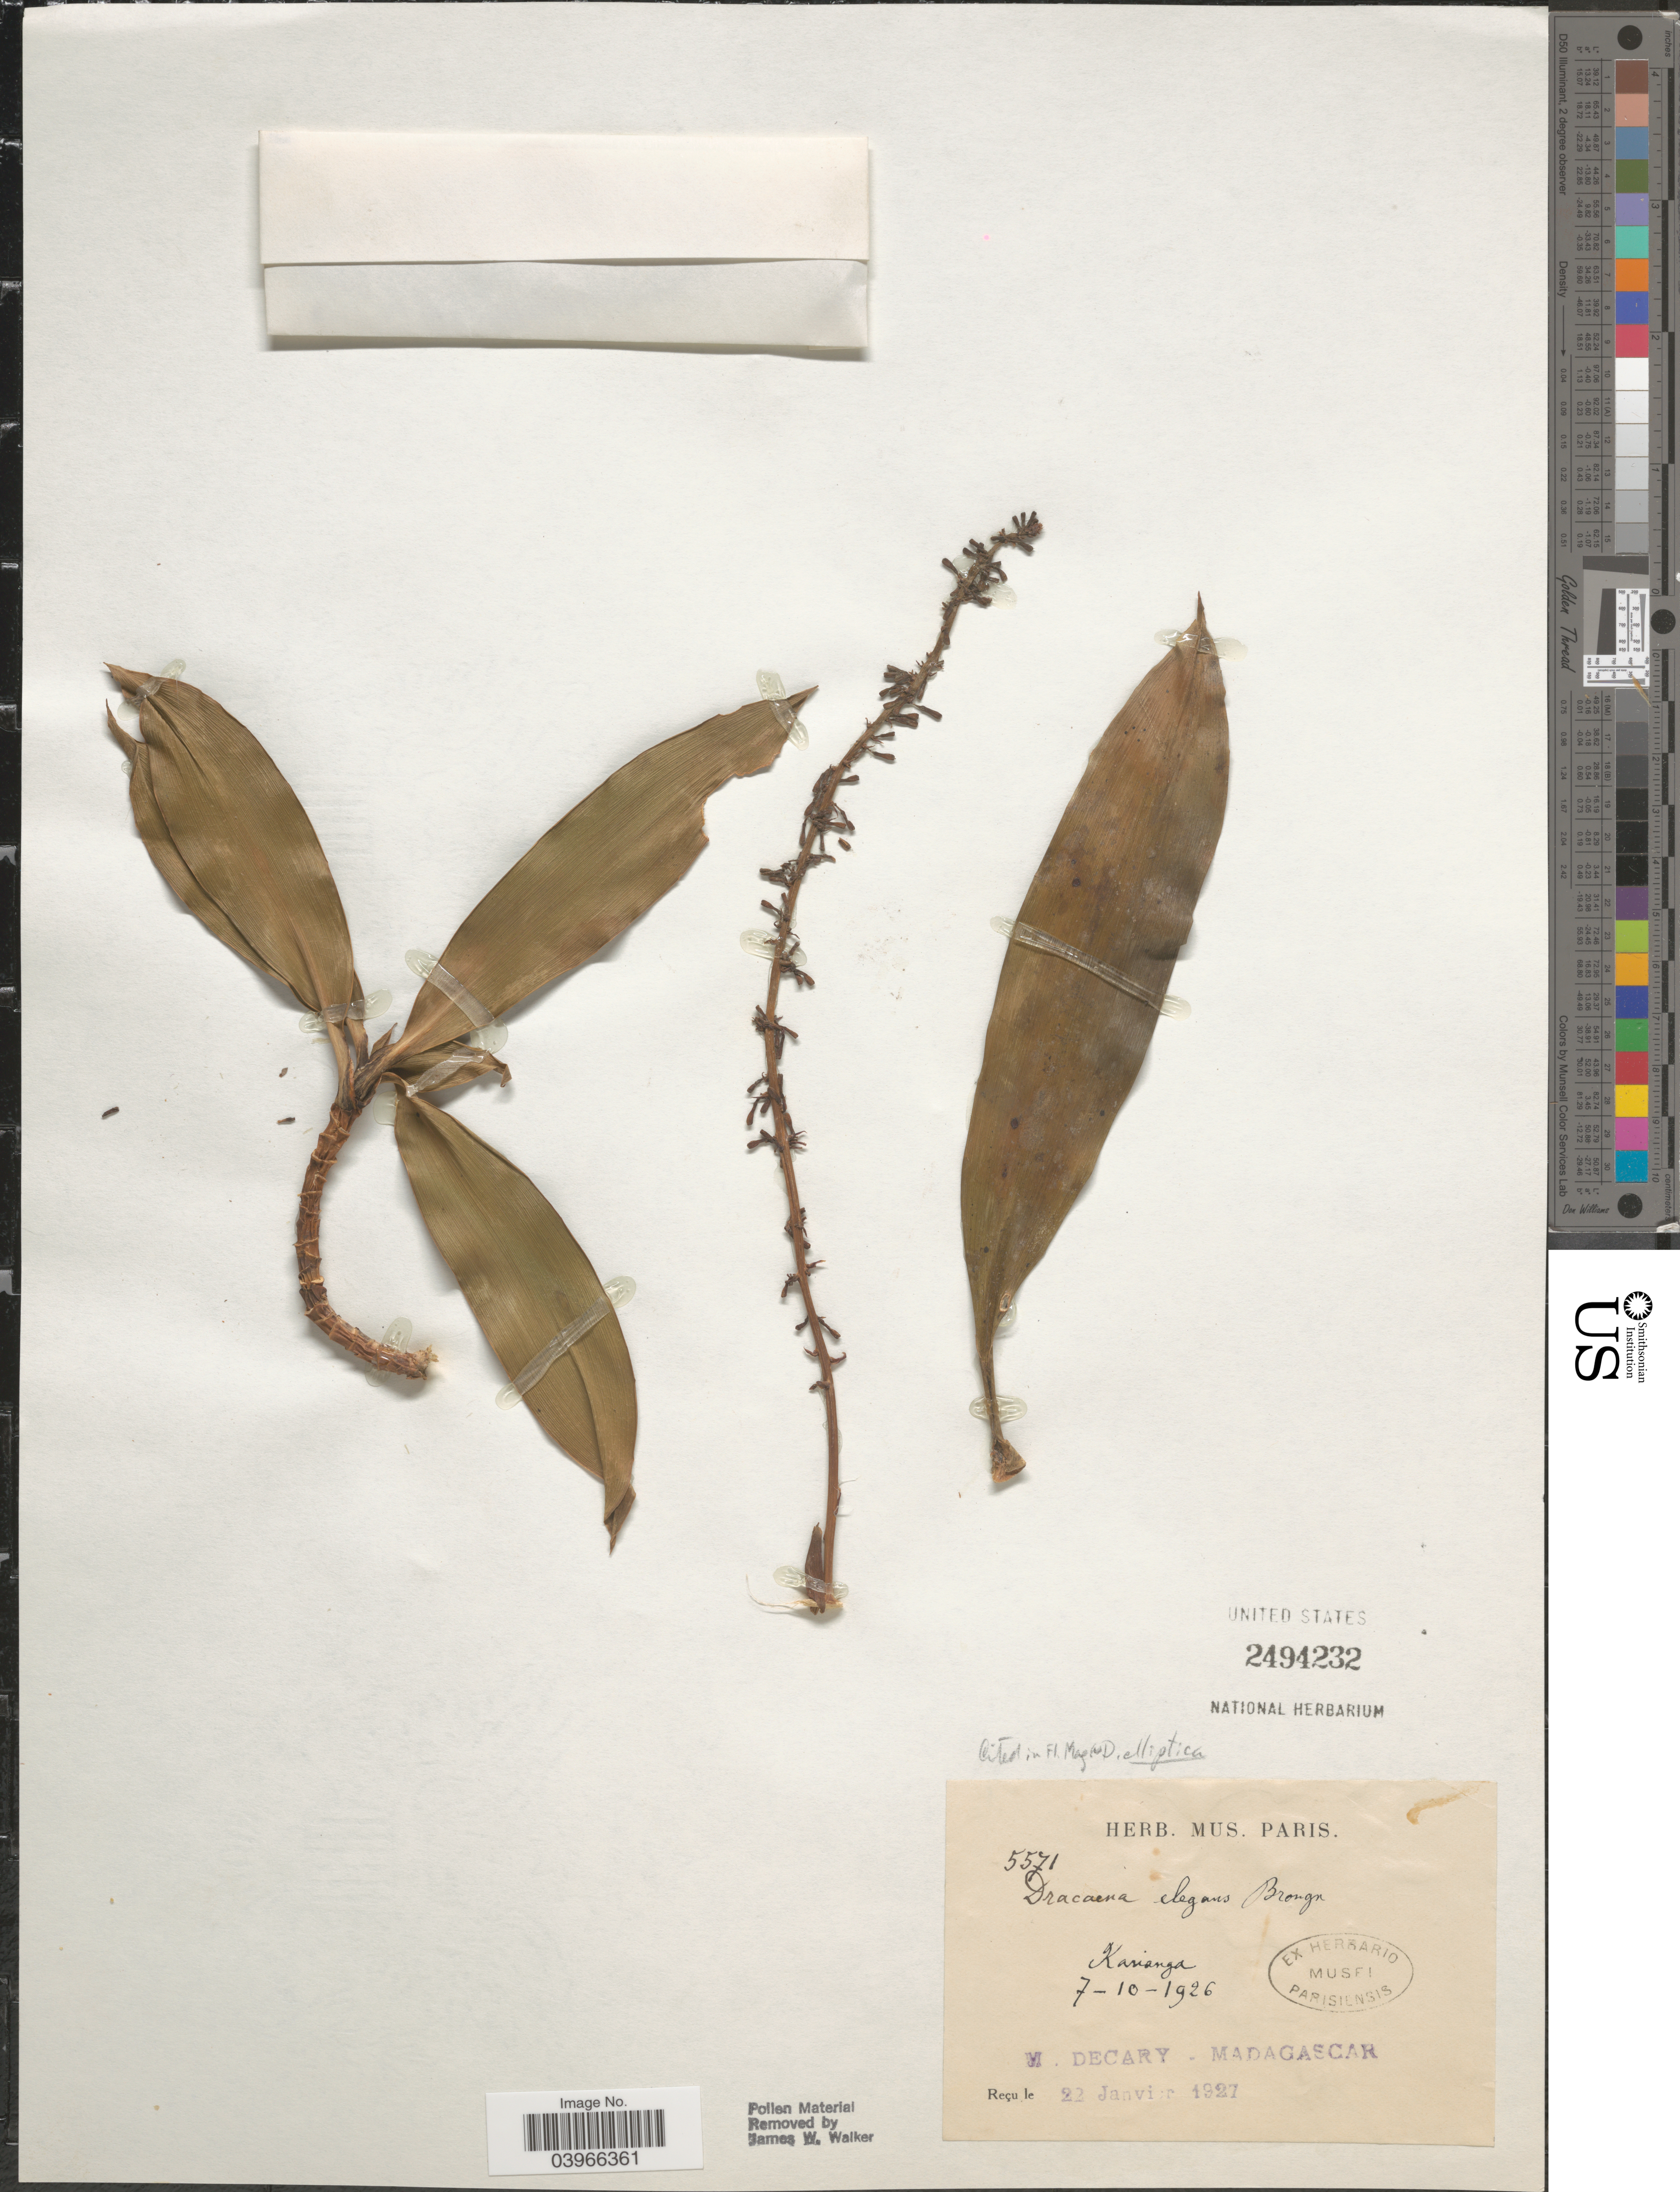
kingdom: Plantae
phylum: Tracheophyta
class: Liliopsida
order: Asparagales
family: Asparagaceae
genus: Dracaena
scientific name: Dracaena elliptica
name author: Thunb.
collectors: R. Decary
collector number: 5571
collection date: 1926-10-07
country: Madagascar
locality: Karianga.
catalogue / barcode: US 2494232